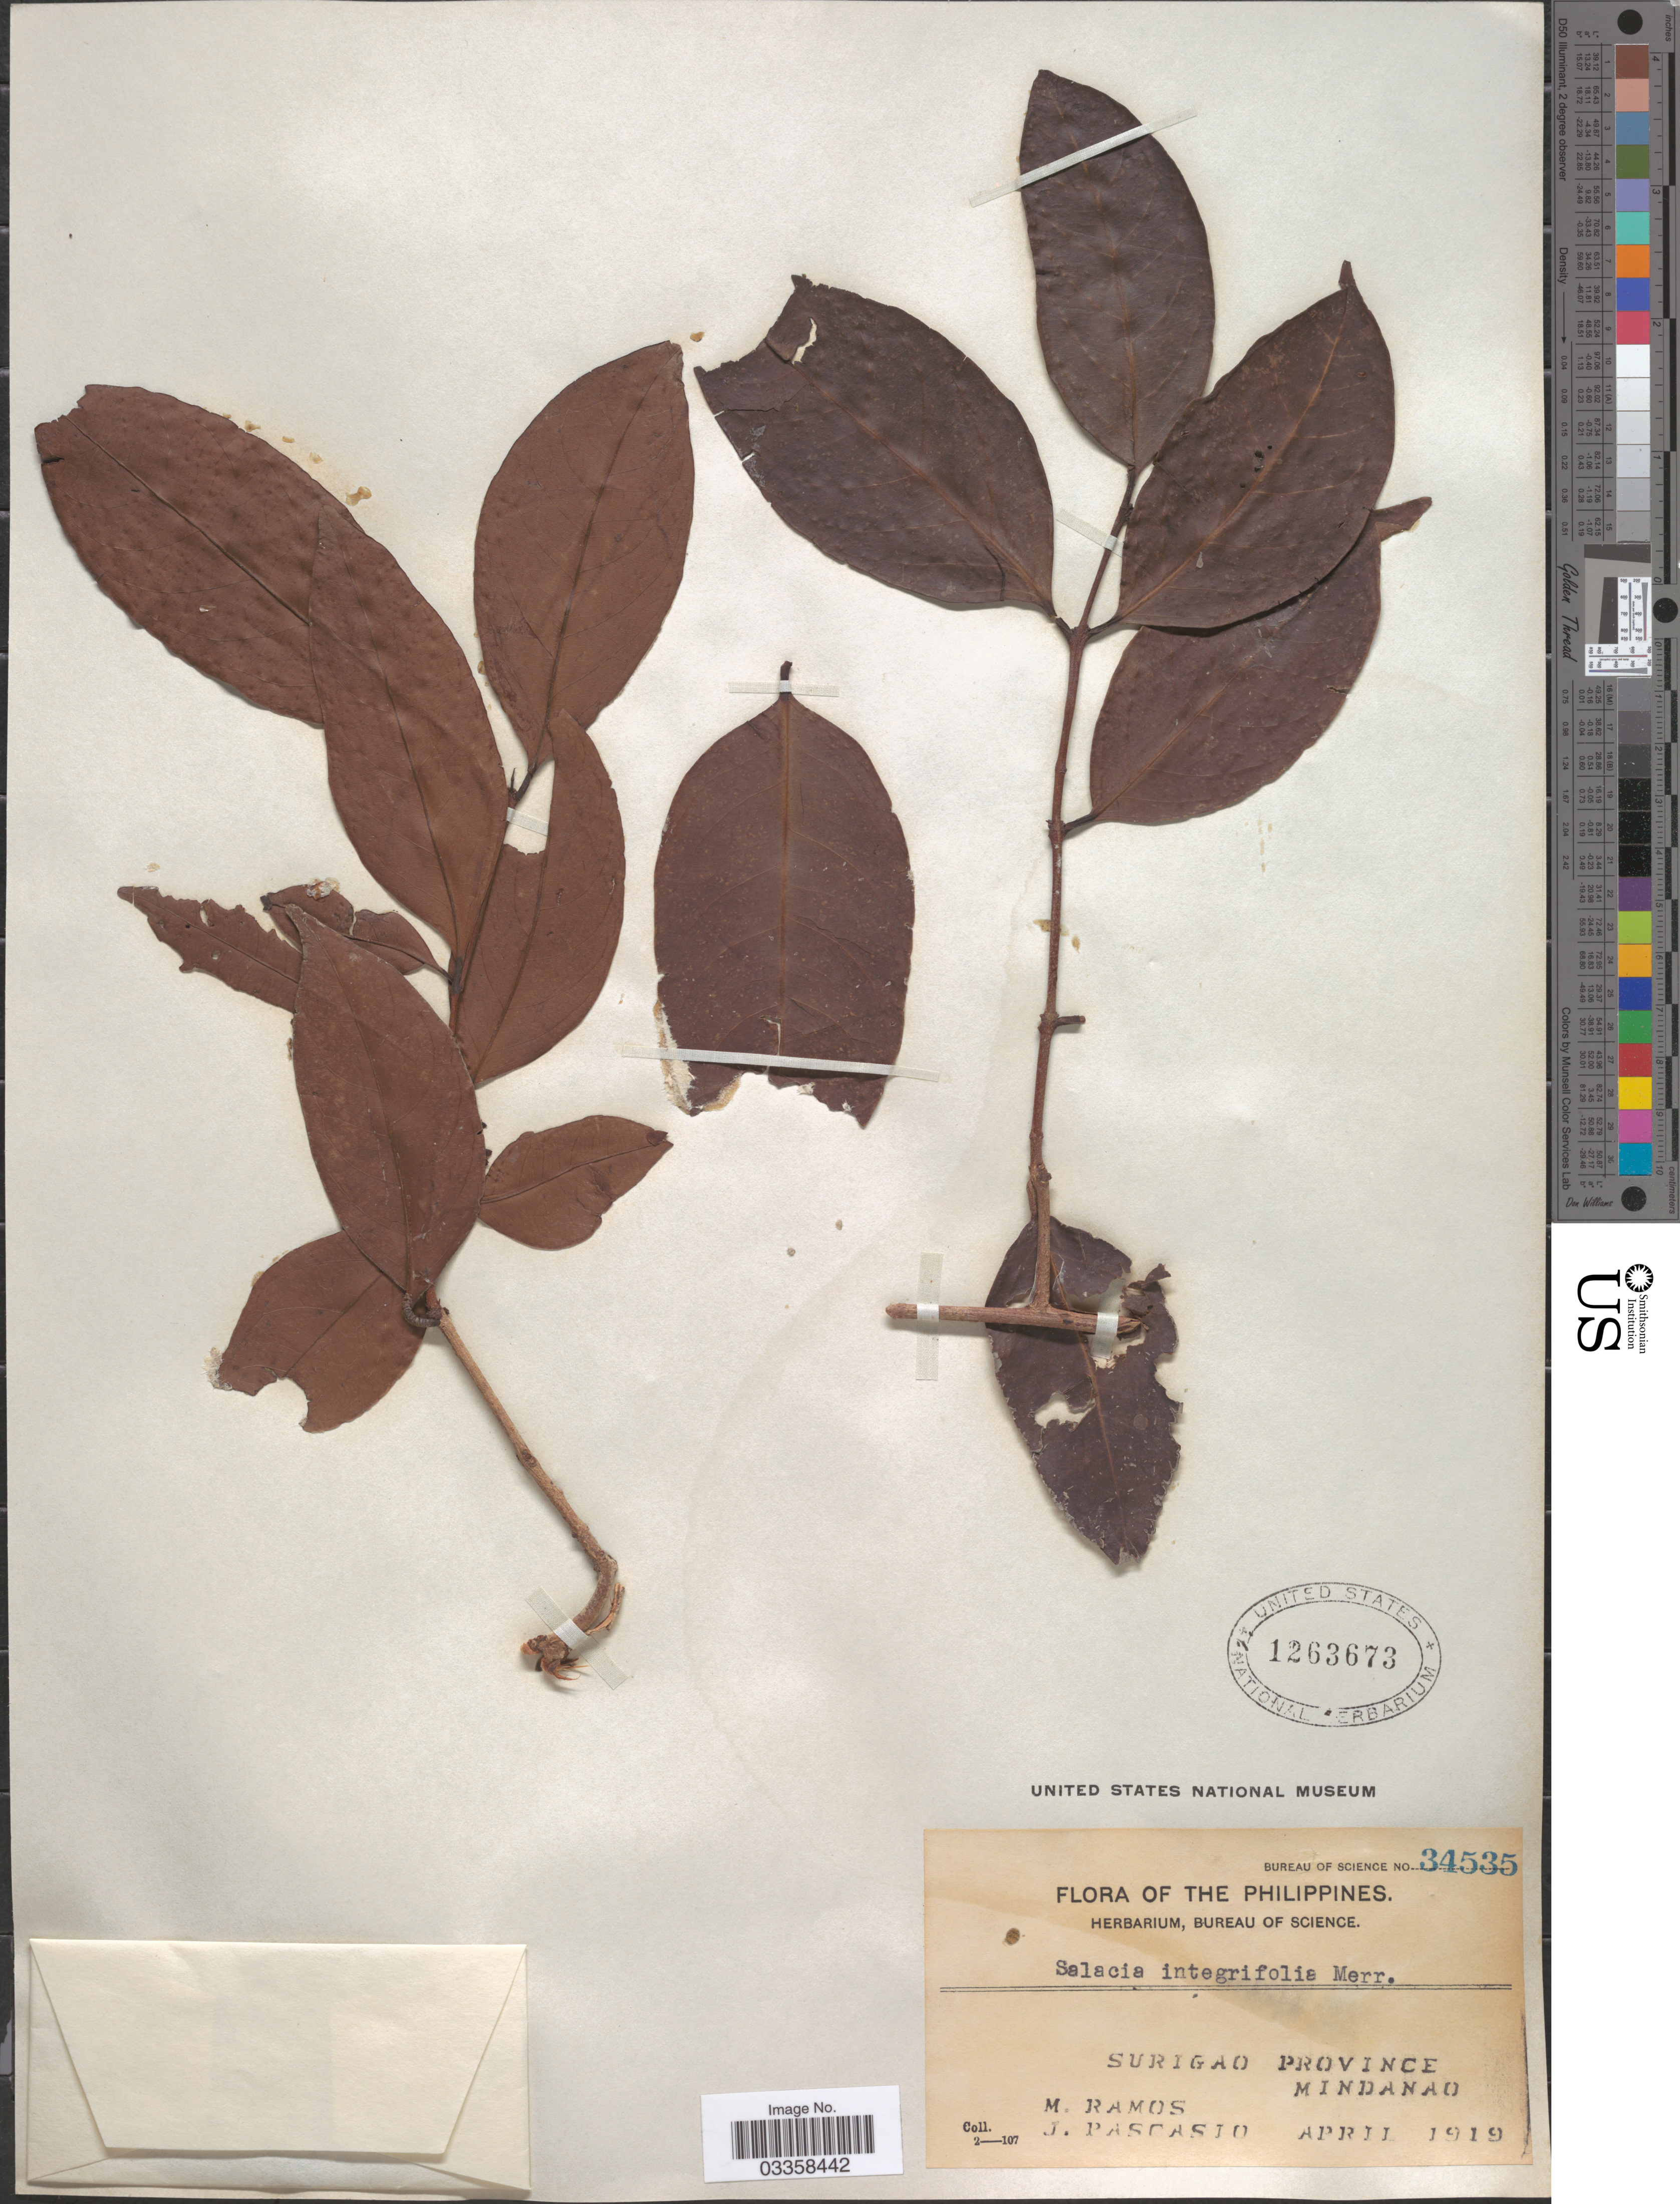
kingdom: Plantae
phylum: Tracheophyta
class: Magnoliopsida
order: Celastrales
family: Celastraceae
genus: Salacia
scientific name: Salacia ovalis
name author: M.A. Lawson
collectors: M. Ramos & J. Pascasio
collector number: Bureau of Science 34535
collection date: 1919-04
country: Philippines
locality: Surigao Province. Mindanao.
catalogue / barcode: US 1263673